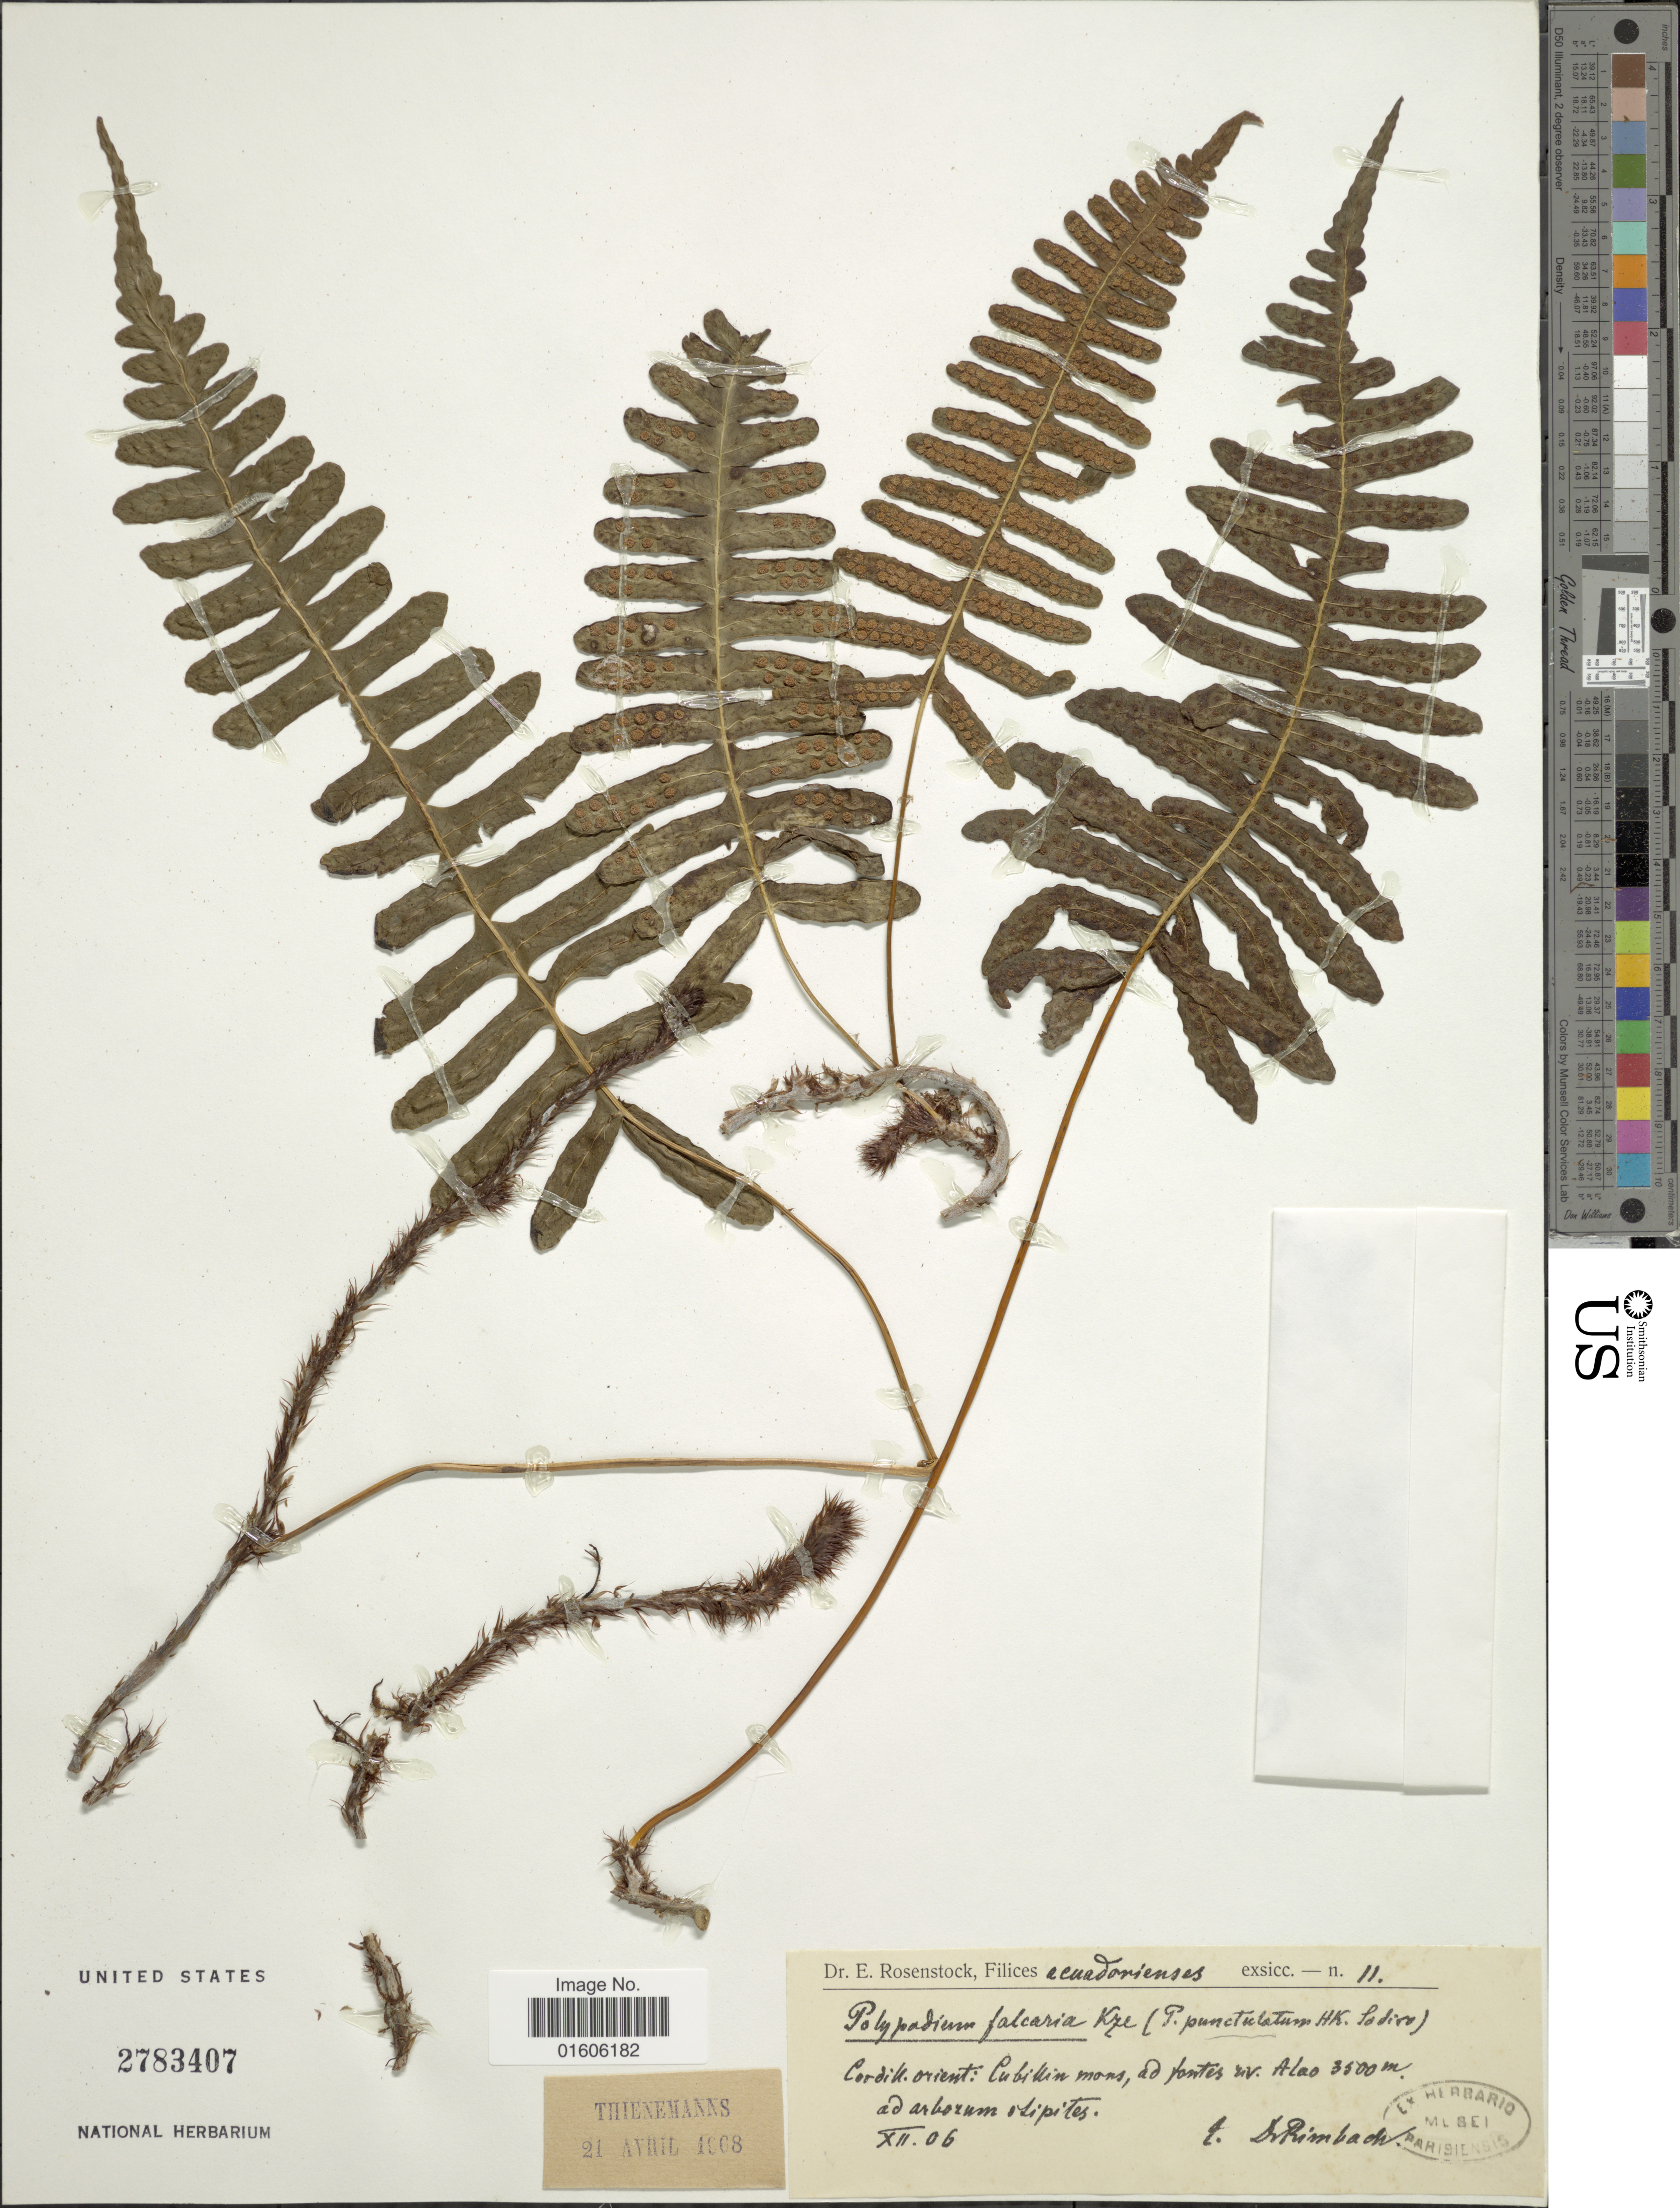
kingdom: Plantae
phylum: Tracheophyta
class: Polypodiopsida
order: Polypodiales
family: Polypodiaceae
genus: Serpocaulon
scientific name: Serpocaulon eleutherophlebium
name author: (Fée) A.R. Sm.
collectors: Rimbach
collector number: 11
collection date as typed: Transcribed d/m/y: /12/6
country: Ecuador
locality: Cordill. orient: Cubillin mons, ad fontes riv. Alao.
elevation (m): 3500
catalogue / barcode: US 2783407